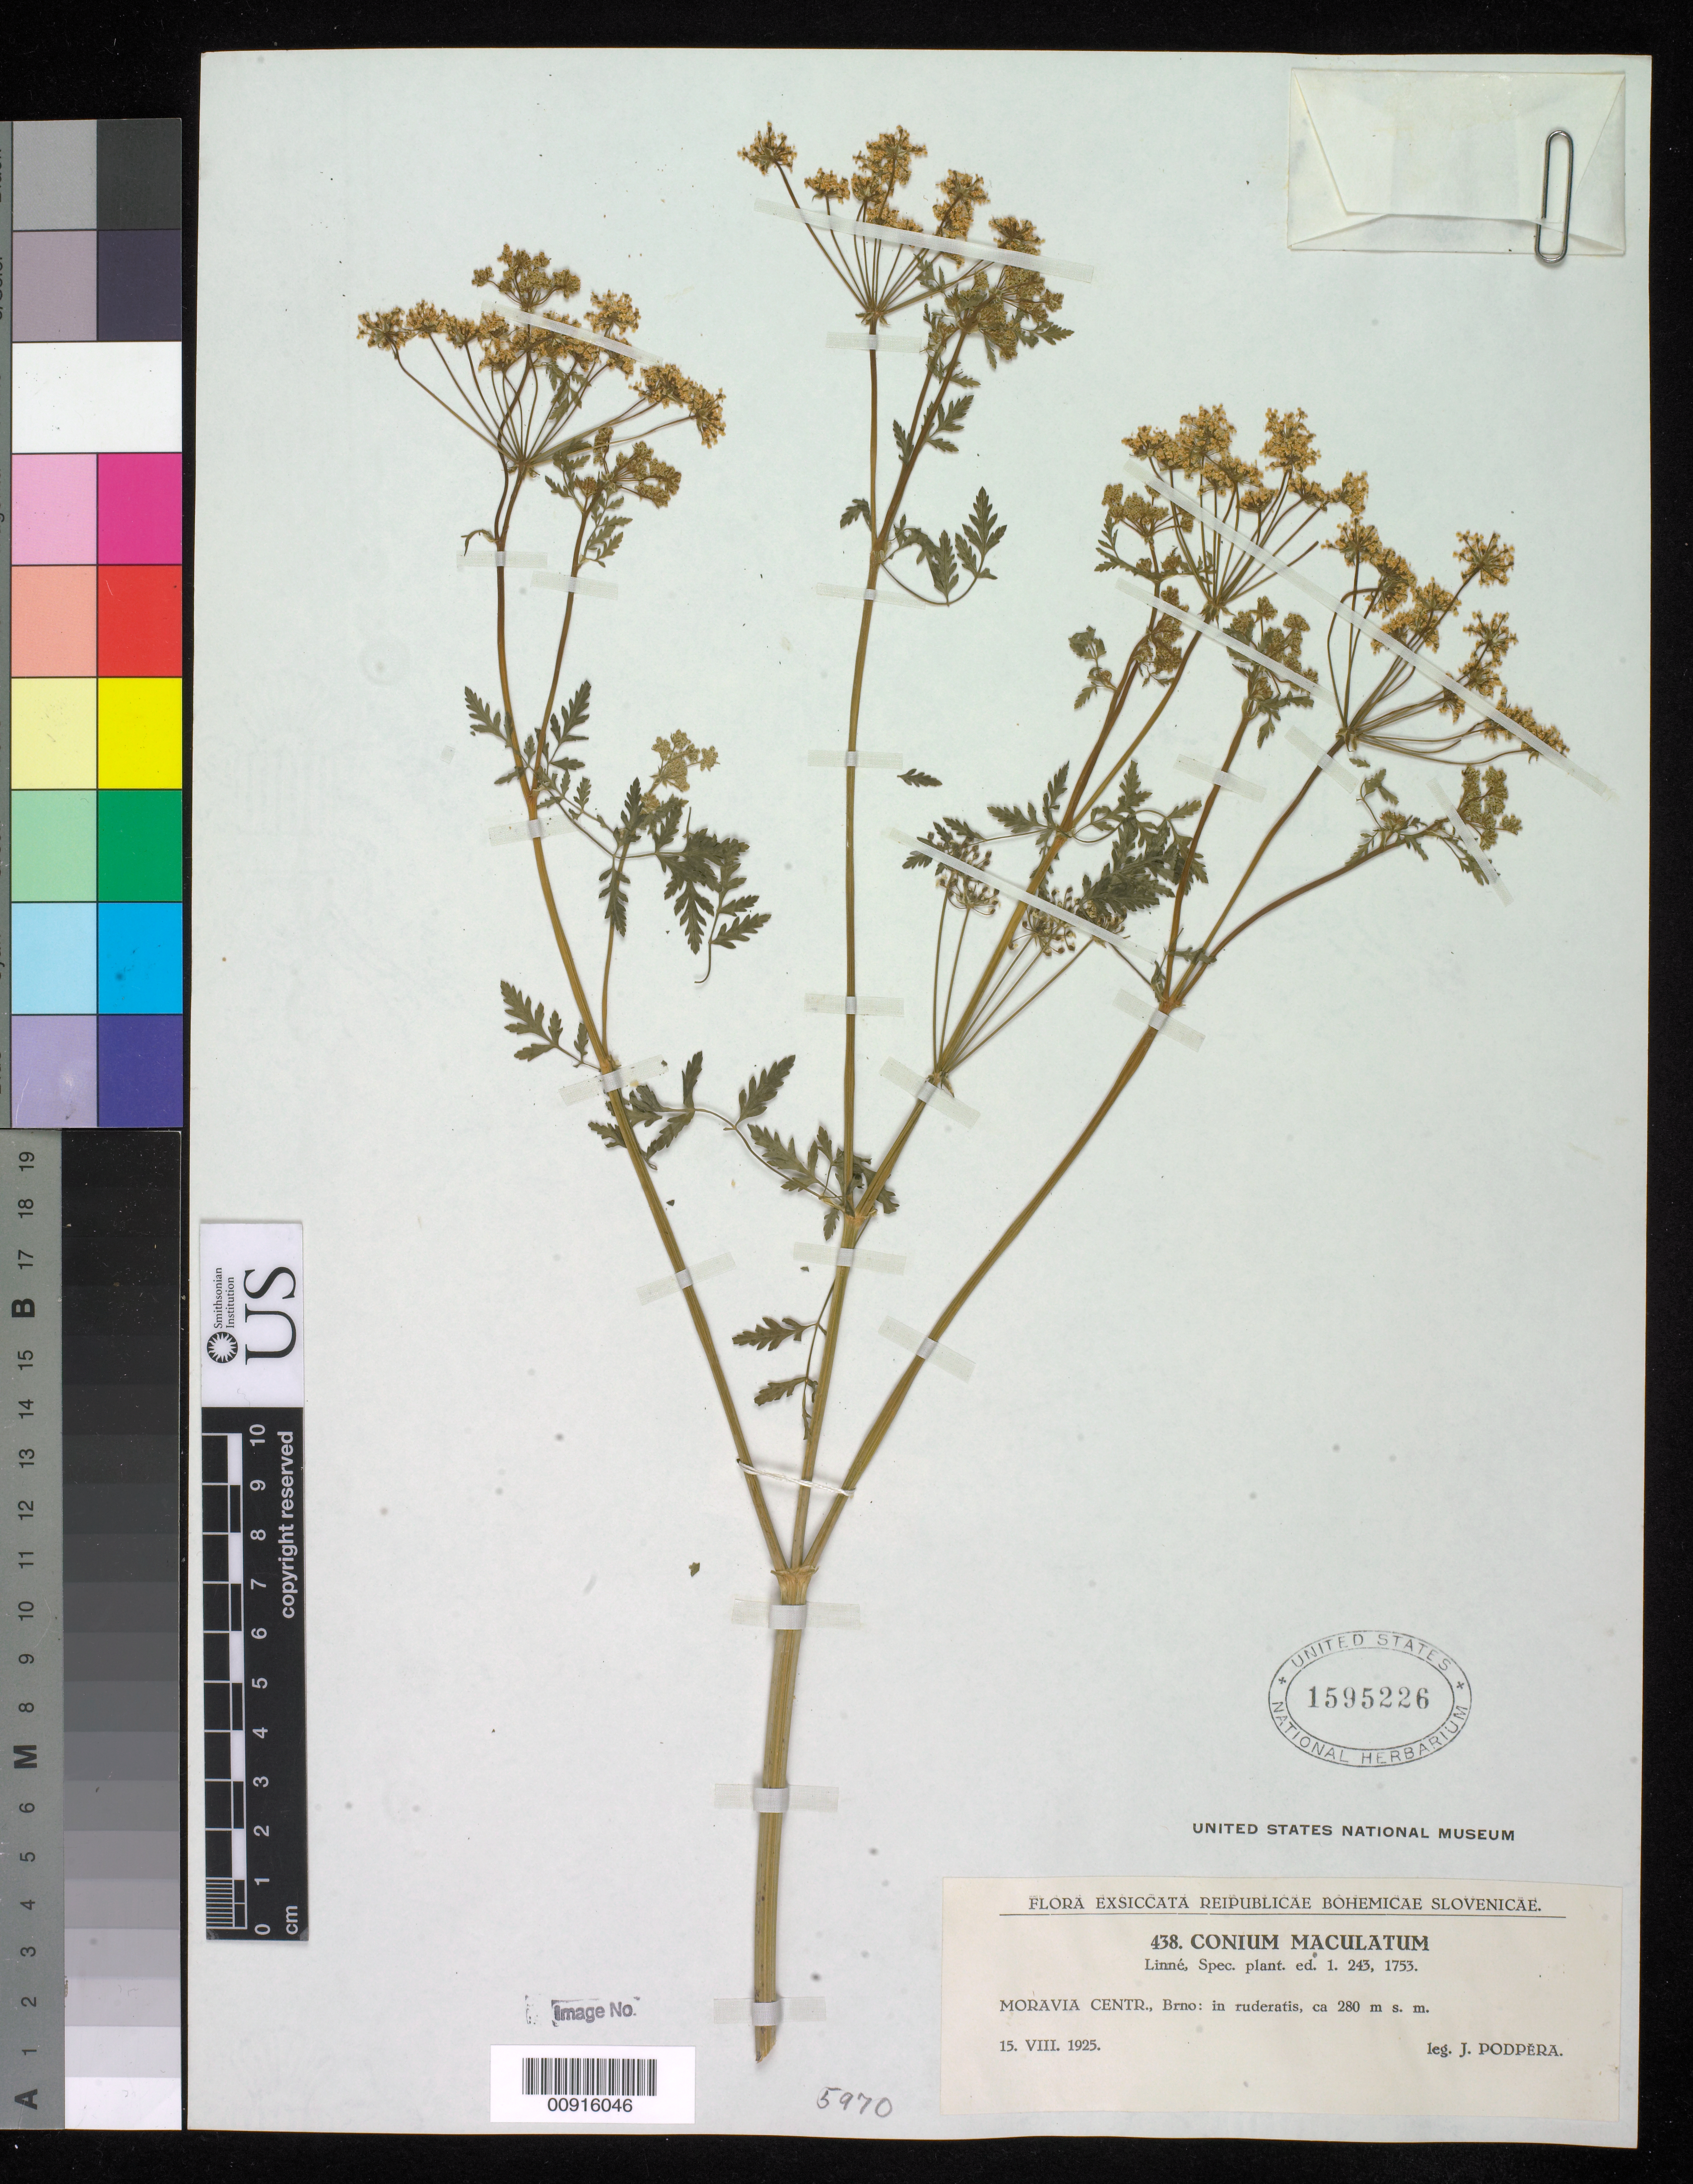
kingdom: Plantae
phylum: Tracheophyta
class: Magnoliopsida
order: Apiales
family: Apiaceae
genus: Conium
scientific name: Conium maculatum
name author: L.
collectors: J. Podpera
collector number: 438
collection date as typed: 15 Aug 1925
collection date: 1925-08-15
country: Czechia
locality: Moravia Centr. Brno: in ruderatis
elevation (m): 280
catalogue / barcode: US 1595226